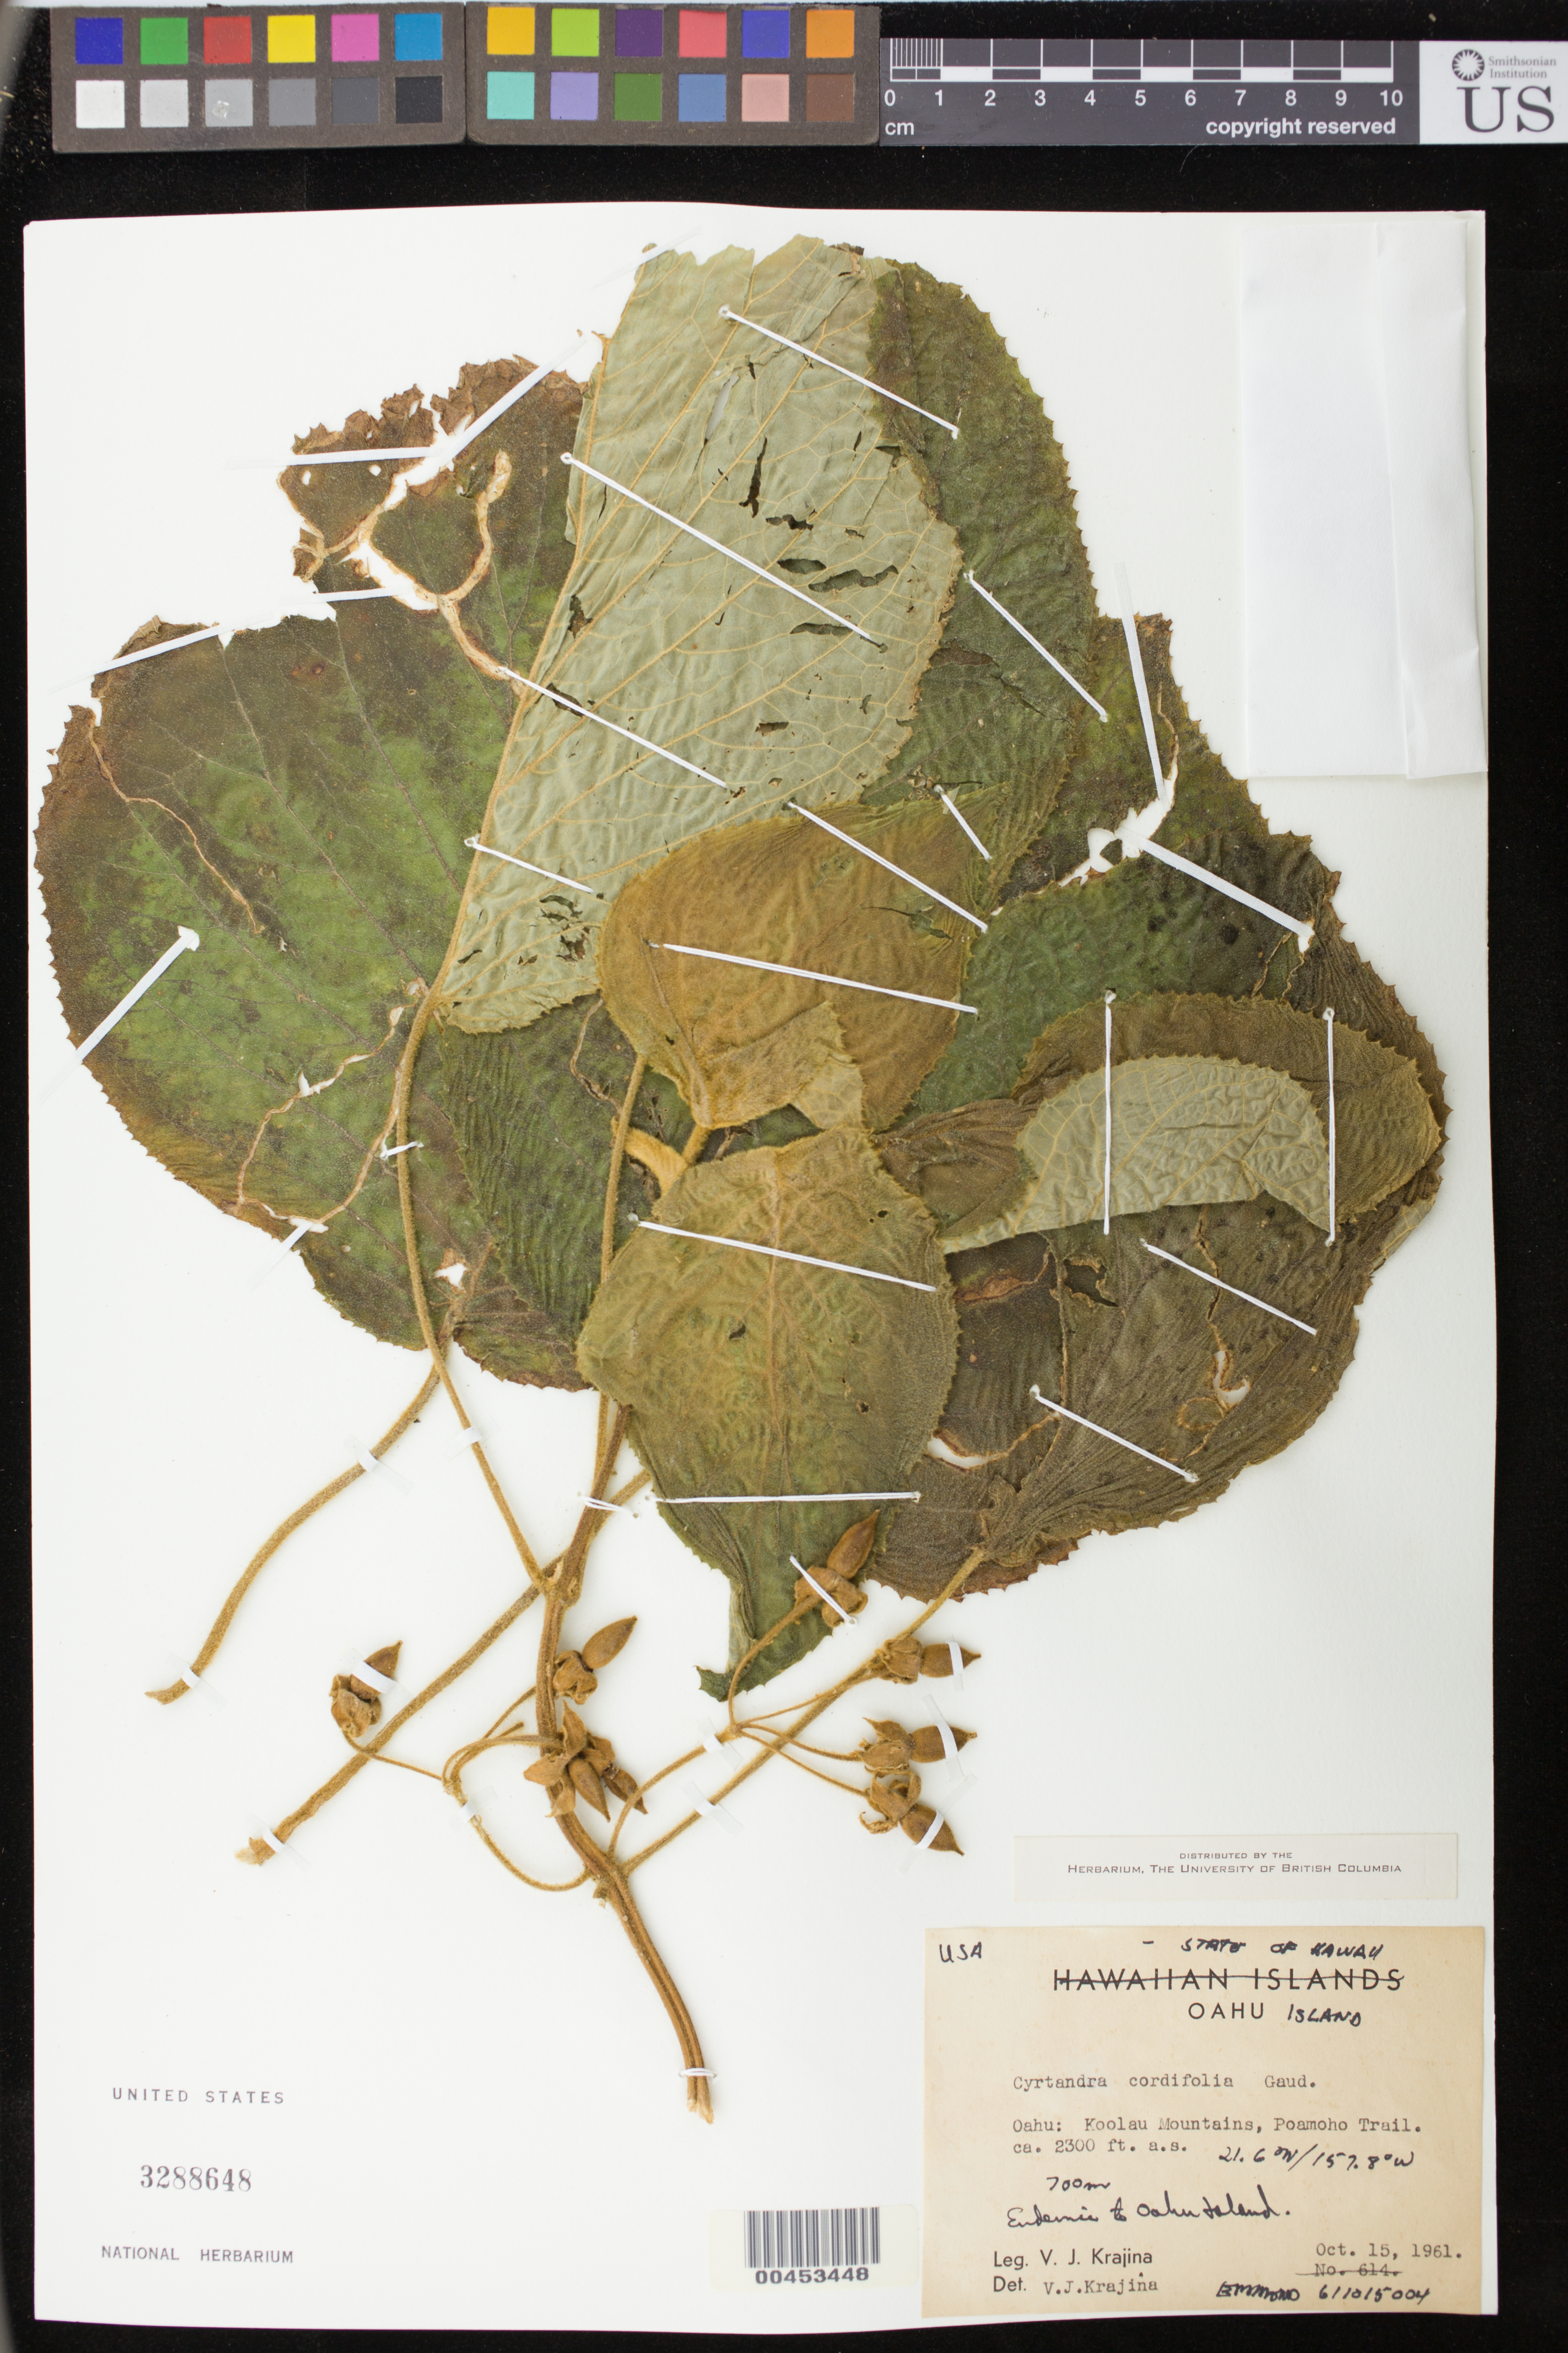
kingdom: Plantae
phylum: Tracheophyta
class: Magnoliopsida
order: Lamiales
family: Gesneriaceae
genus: Cyrtandra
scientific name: Cyrtandra cordifolia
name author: Gaudich.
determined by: Krajina, V. J.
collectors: V. Krajina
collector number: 611015004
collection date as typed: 15 Oct 1961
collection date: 1961-10-15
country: United States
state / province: Hawaii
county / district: Honolulu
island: Oahu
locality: Koolau Mts, Poamoho Trail,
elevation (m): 700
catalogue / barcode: US 3288648